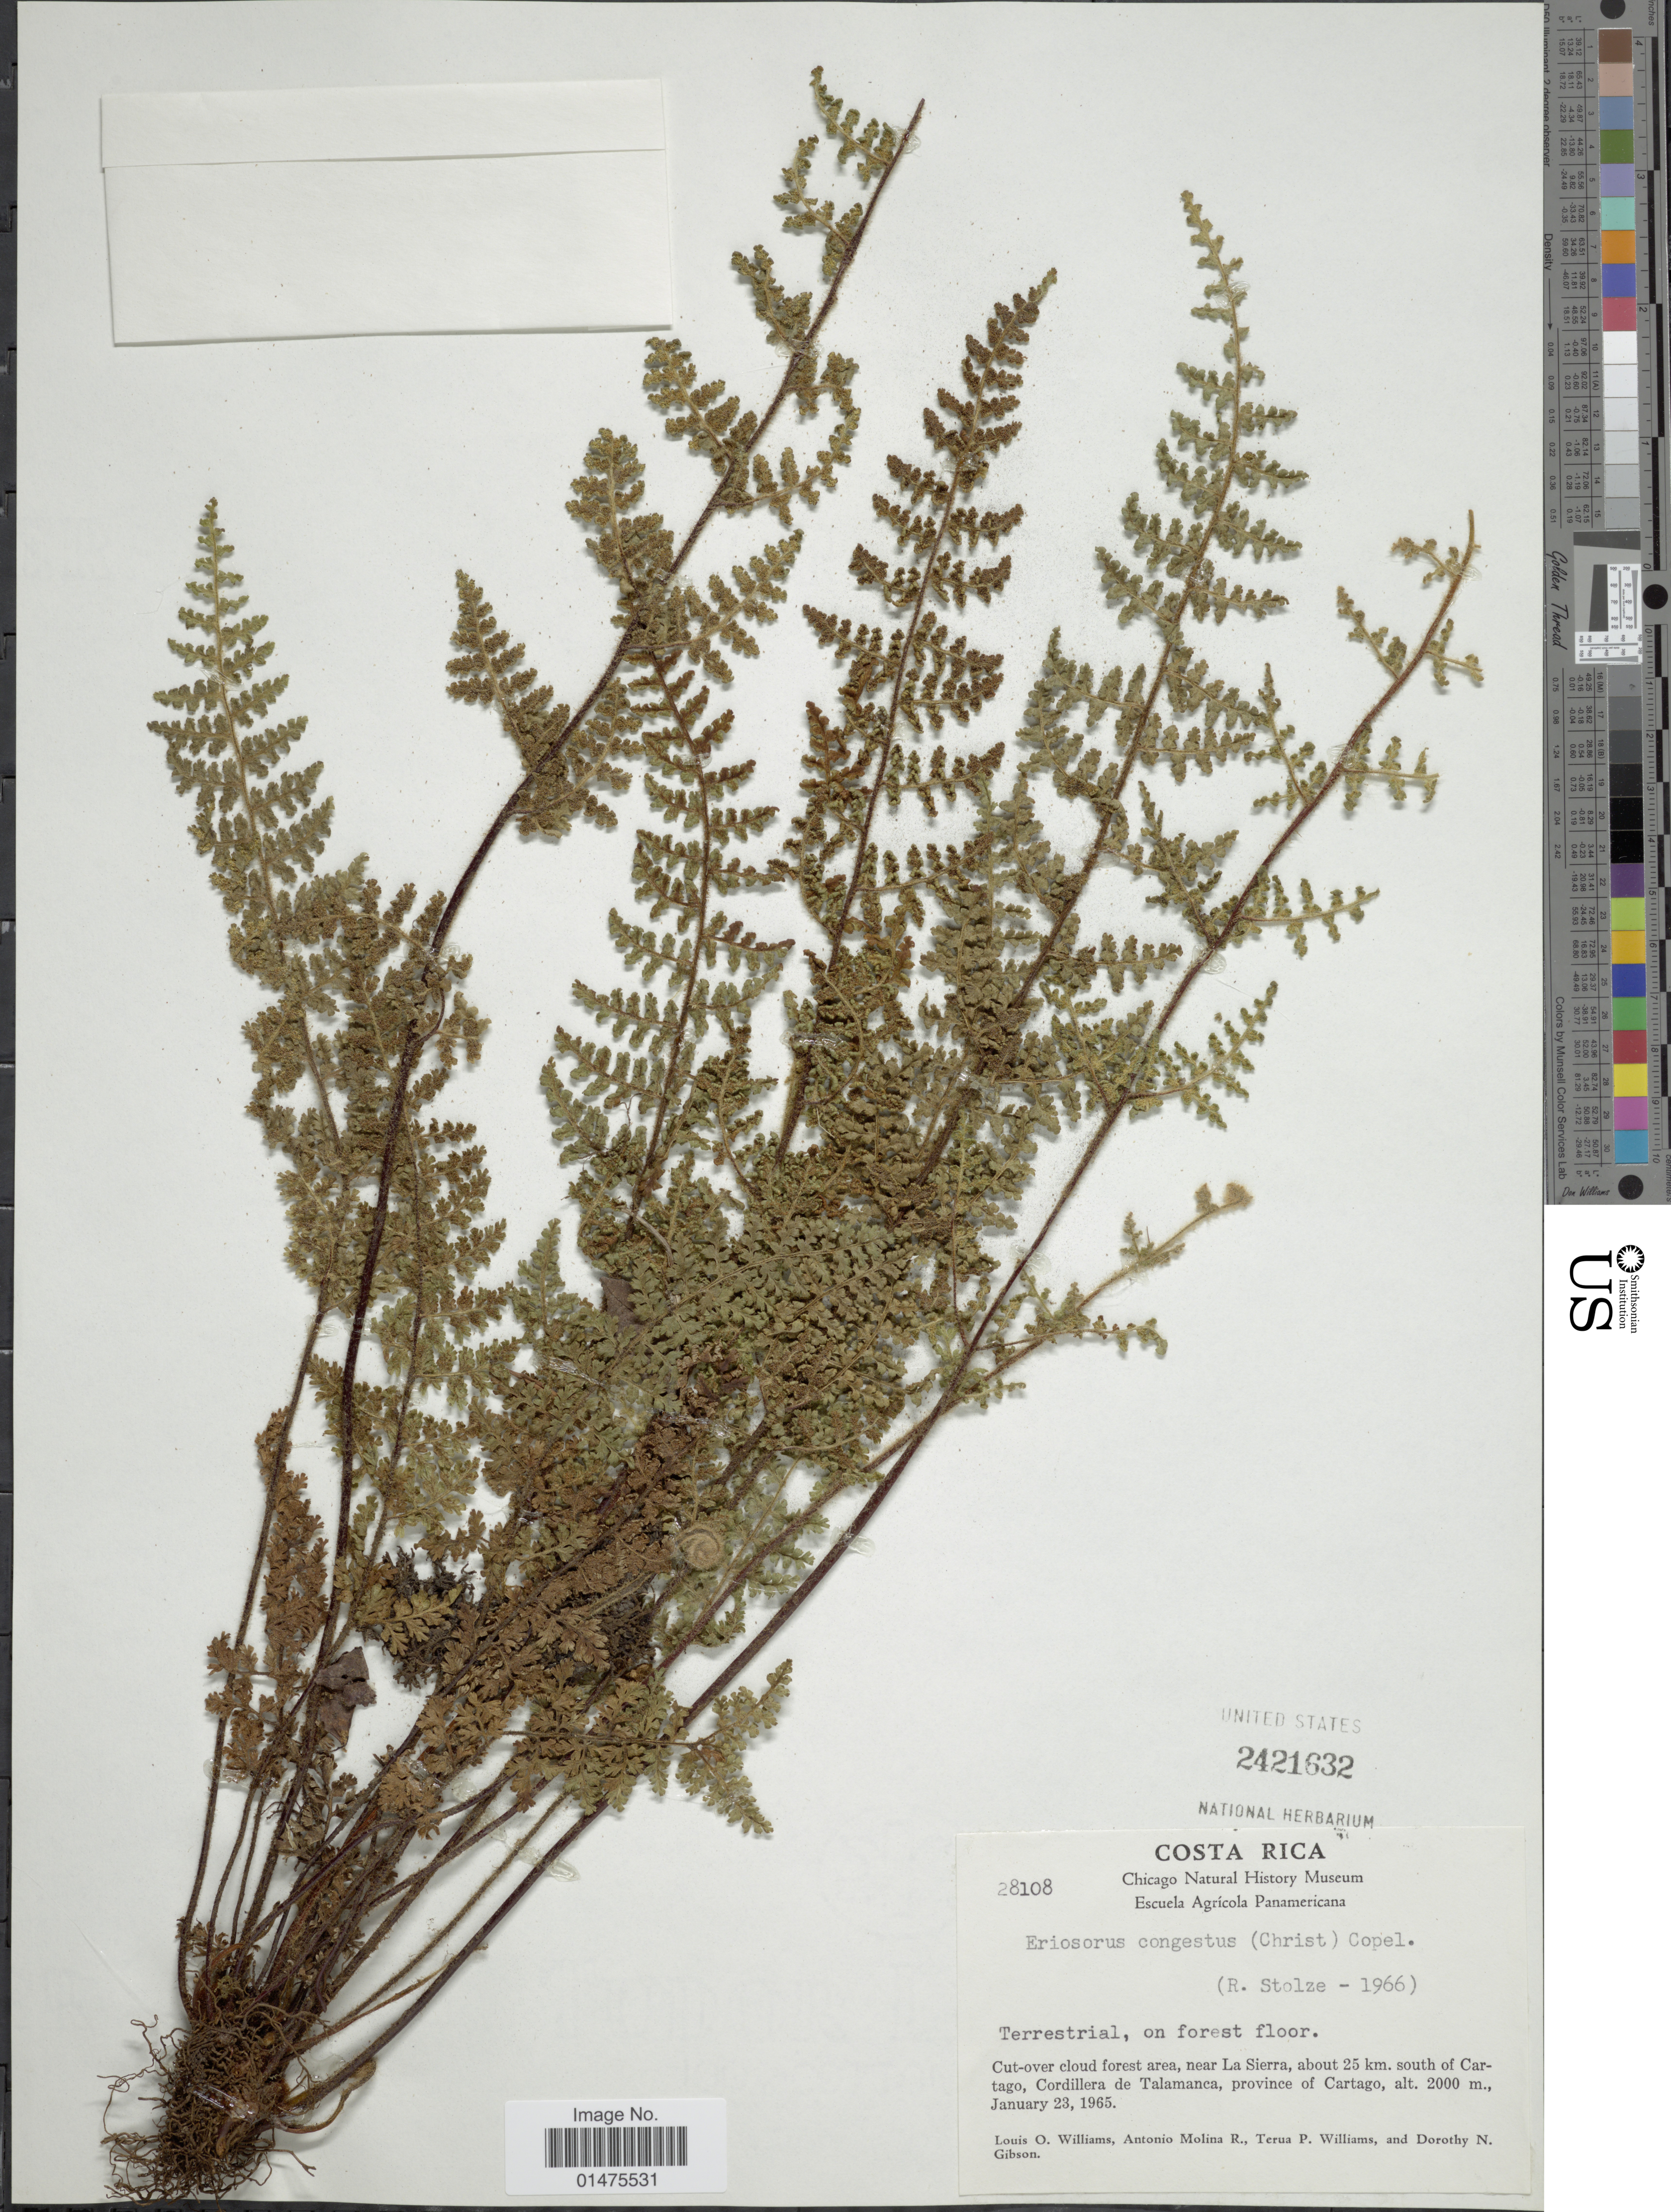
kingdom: Plantae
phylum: Tracheophyta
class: Polypodiopsida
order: Polypodiales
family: Pteridaceae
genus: Jamesonia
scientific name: Jamesonia congesta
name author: (Christ) Christenh.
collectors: L. O. Williams, A. Molina R., T. P. Williams & D. N. Gibson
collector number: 28108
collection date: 1965-01-23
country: Costa Rica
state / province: Cartago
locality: Cut-over cloud forest area, near La Sierra, about 25 km. south of Cartago, Cordillera de Talamanca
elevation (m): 2000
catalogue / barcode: US 2421632